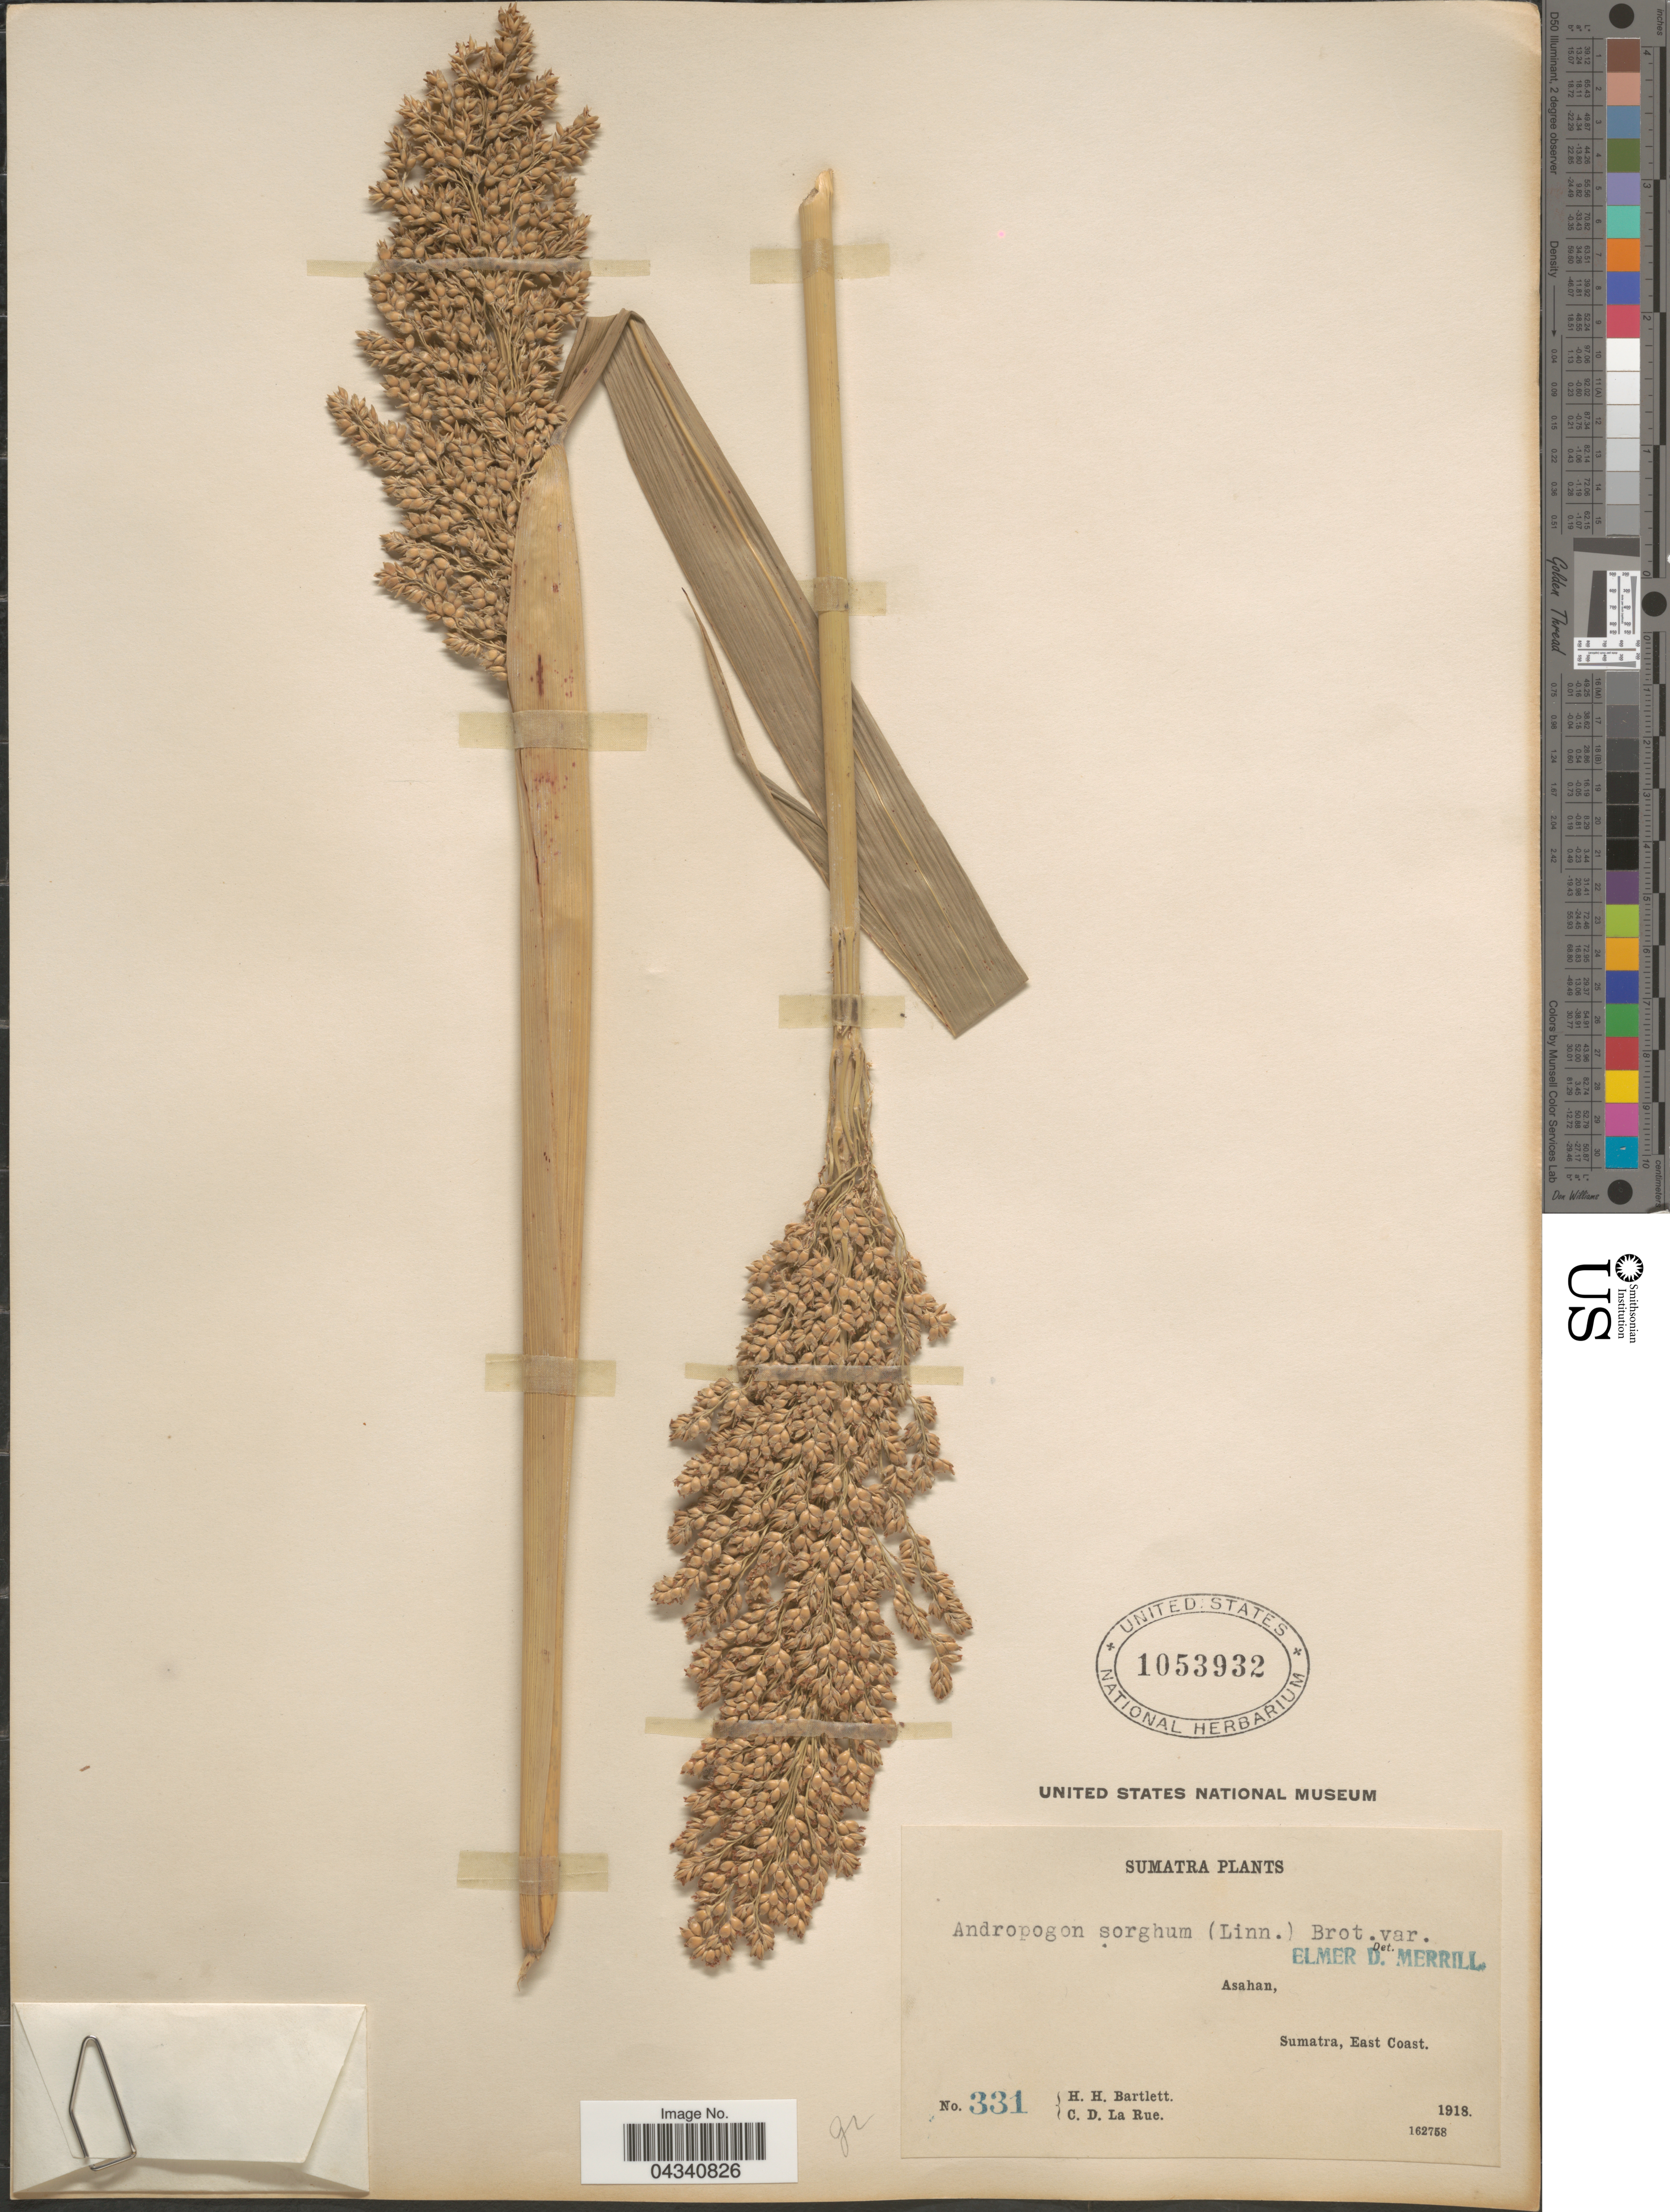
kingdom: Plantae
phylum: Tracheophyta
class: Liliopsida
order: Poales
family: Poaceae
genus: Sorghum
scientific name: Sorghum sp.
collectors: H. H. Bartlett & C. La Rue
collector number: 331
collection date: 1918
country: Indonesia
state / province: Sumatra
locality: Asahan, Sumatra, East Coast.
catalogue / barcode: US 1053932